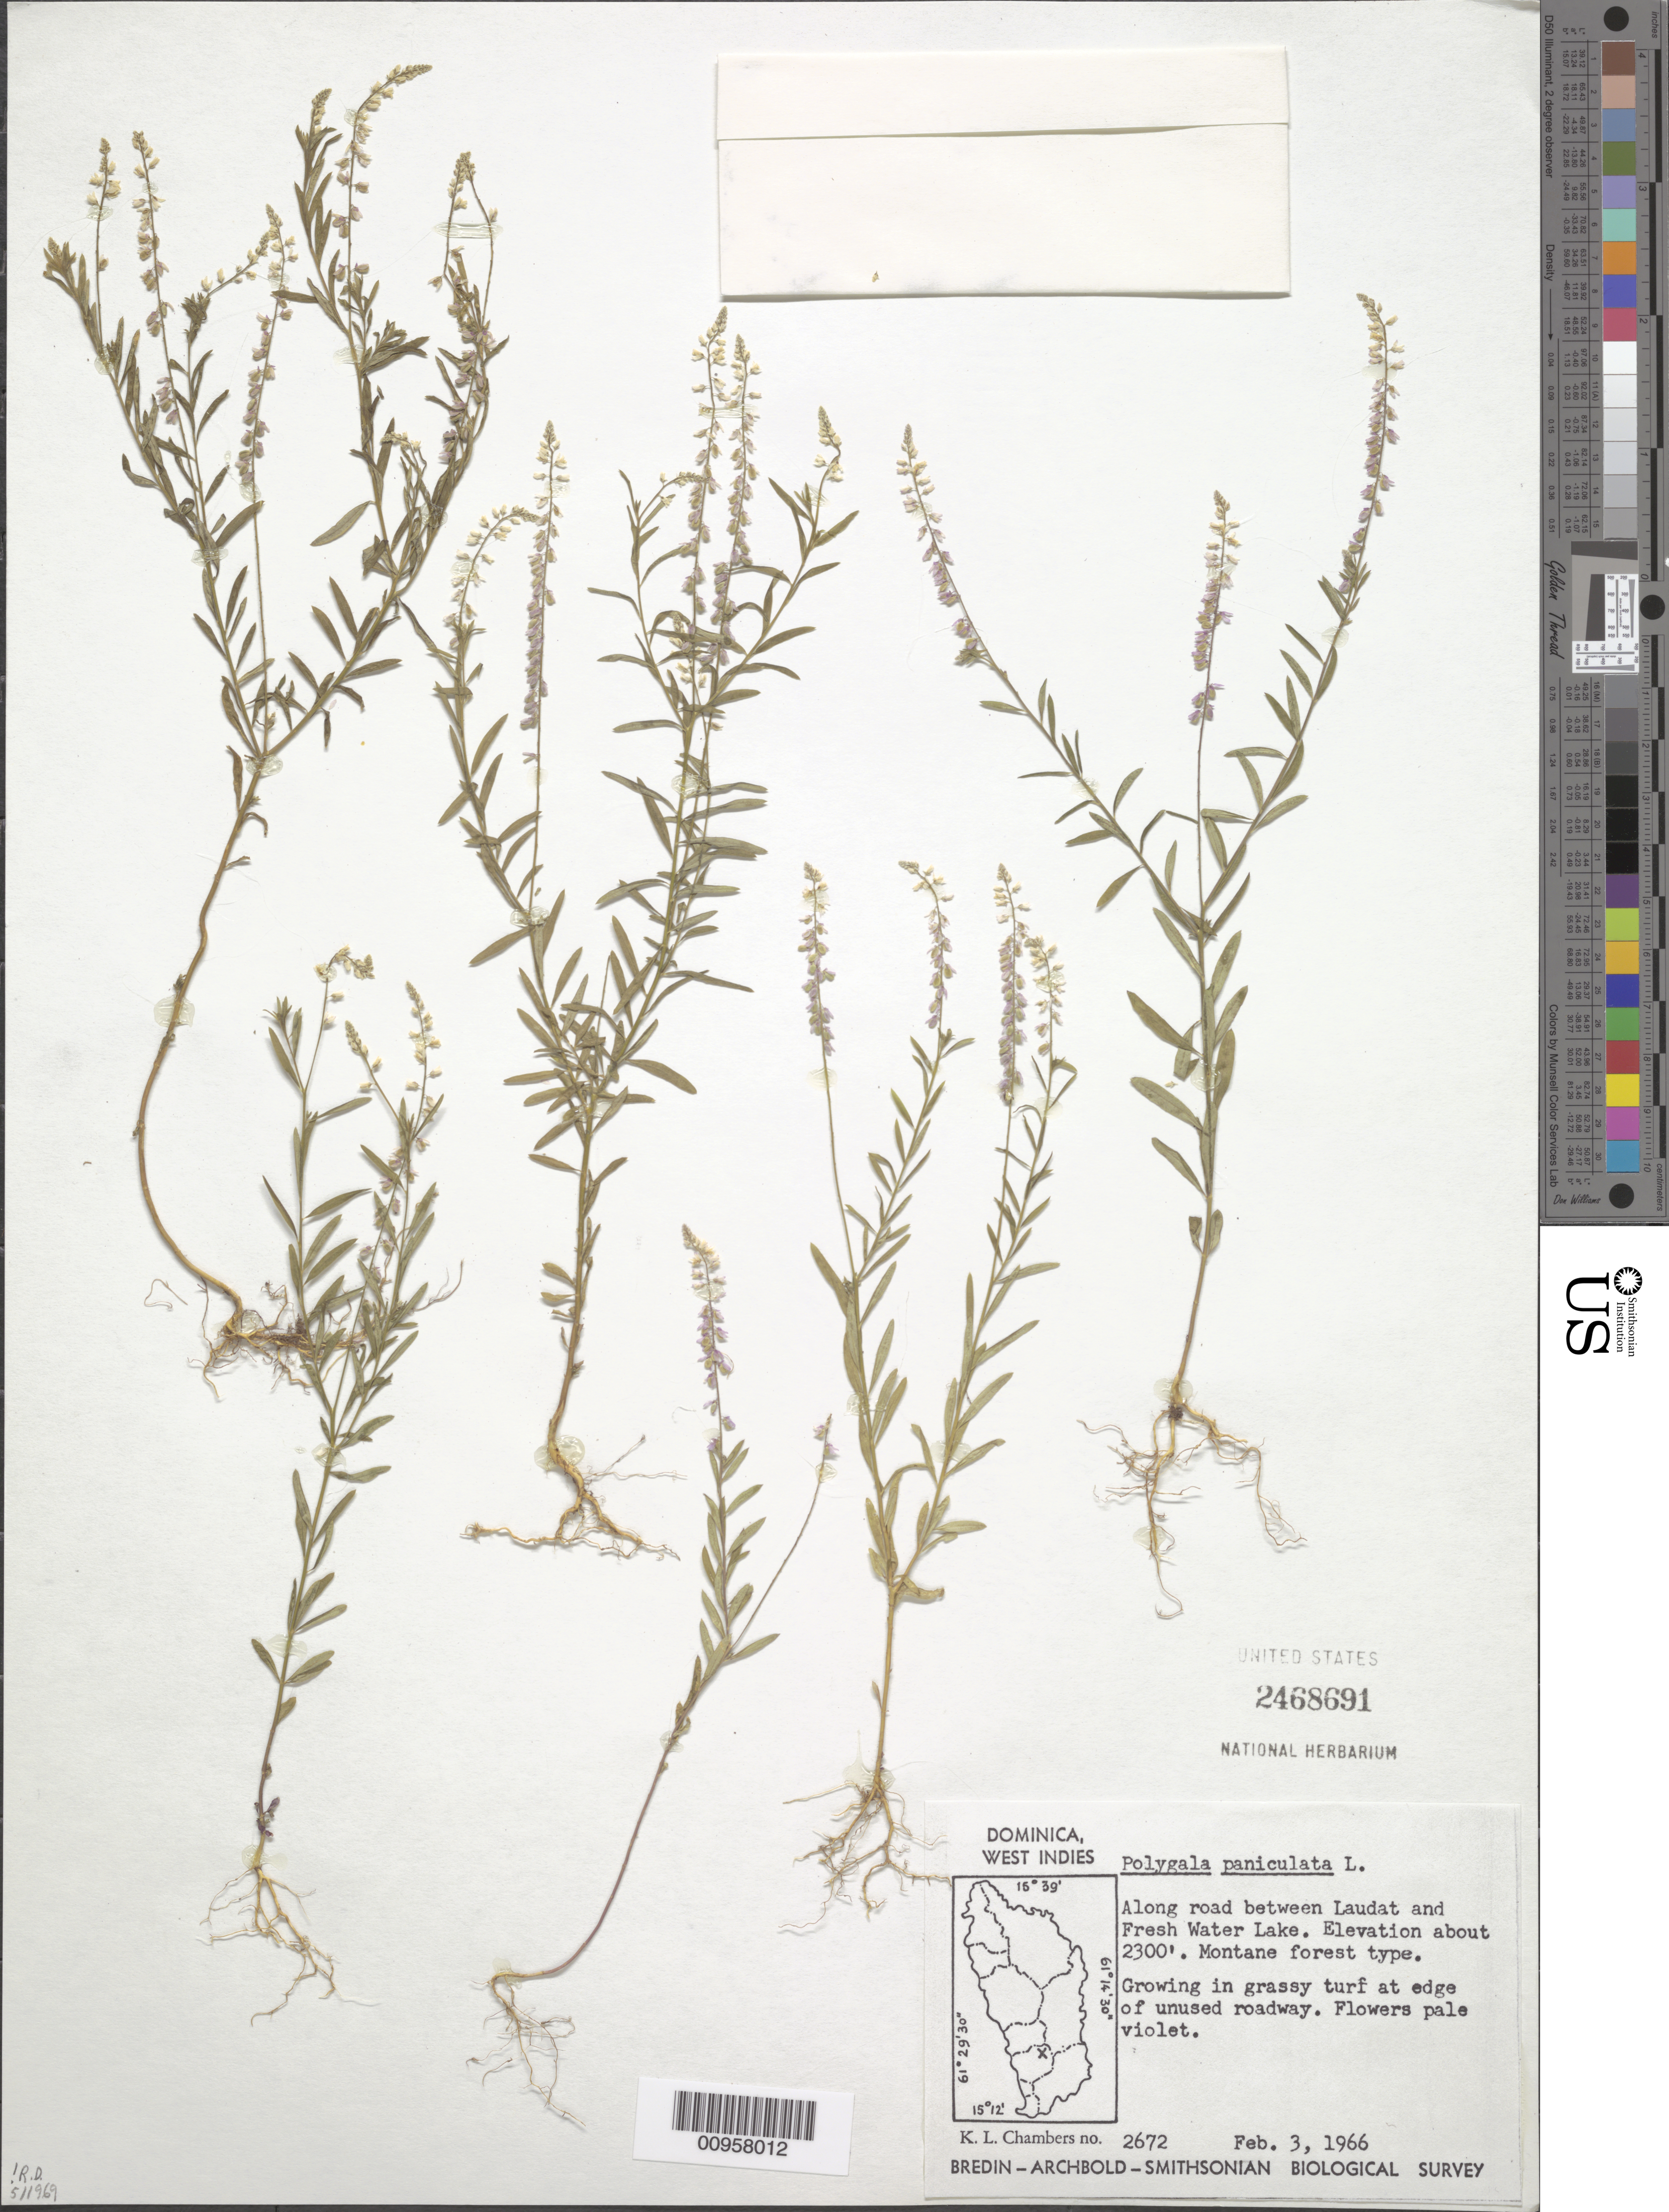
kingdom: Plantae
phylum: Tracheophyta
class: Magnoliopsida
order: Fabales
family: Polygalaceae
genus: Polygala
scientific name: Polygala paniculata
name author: L.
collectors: K. L. Chambers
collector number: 2672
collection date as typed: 03 Feb 1966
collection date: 1966-02-03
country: Dominica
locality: Along road between Laudat and Fresh Water Lake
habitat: Growing in grassy turf at edge of unused roadway in montane forest type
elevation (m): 701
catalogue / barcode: US 2468691